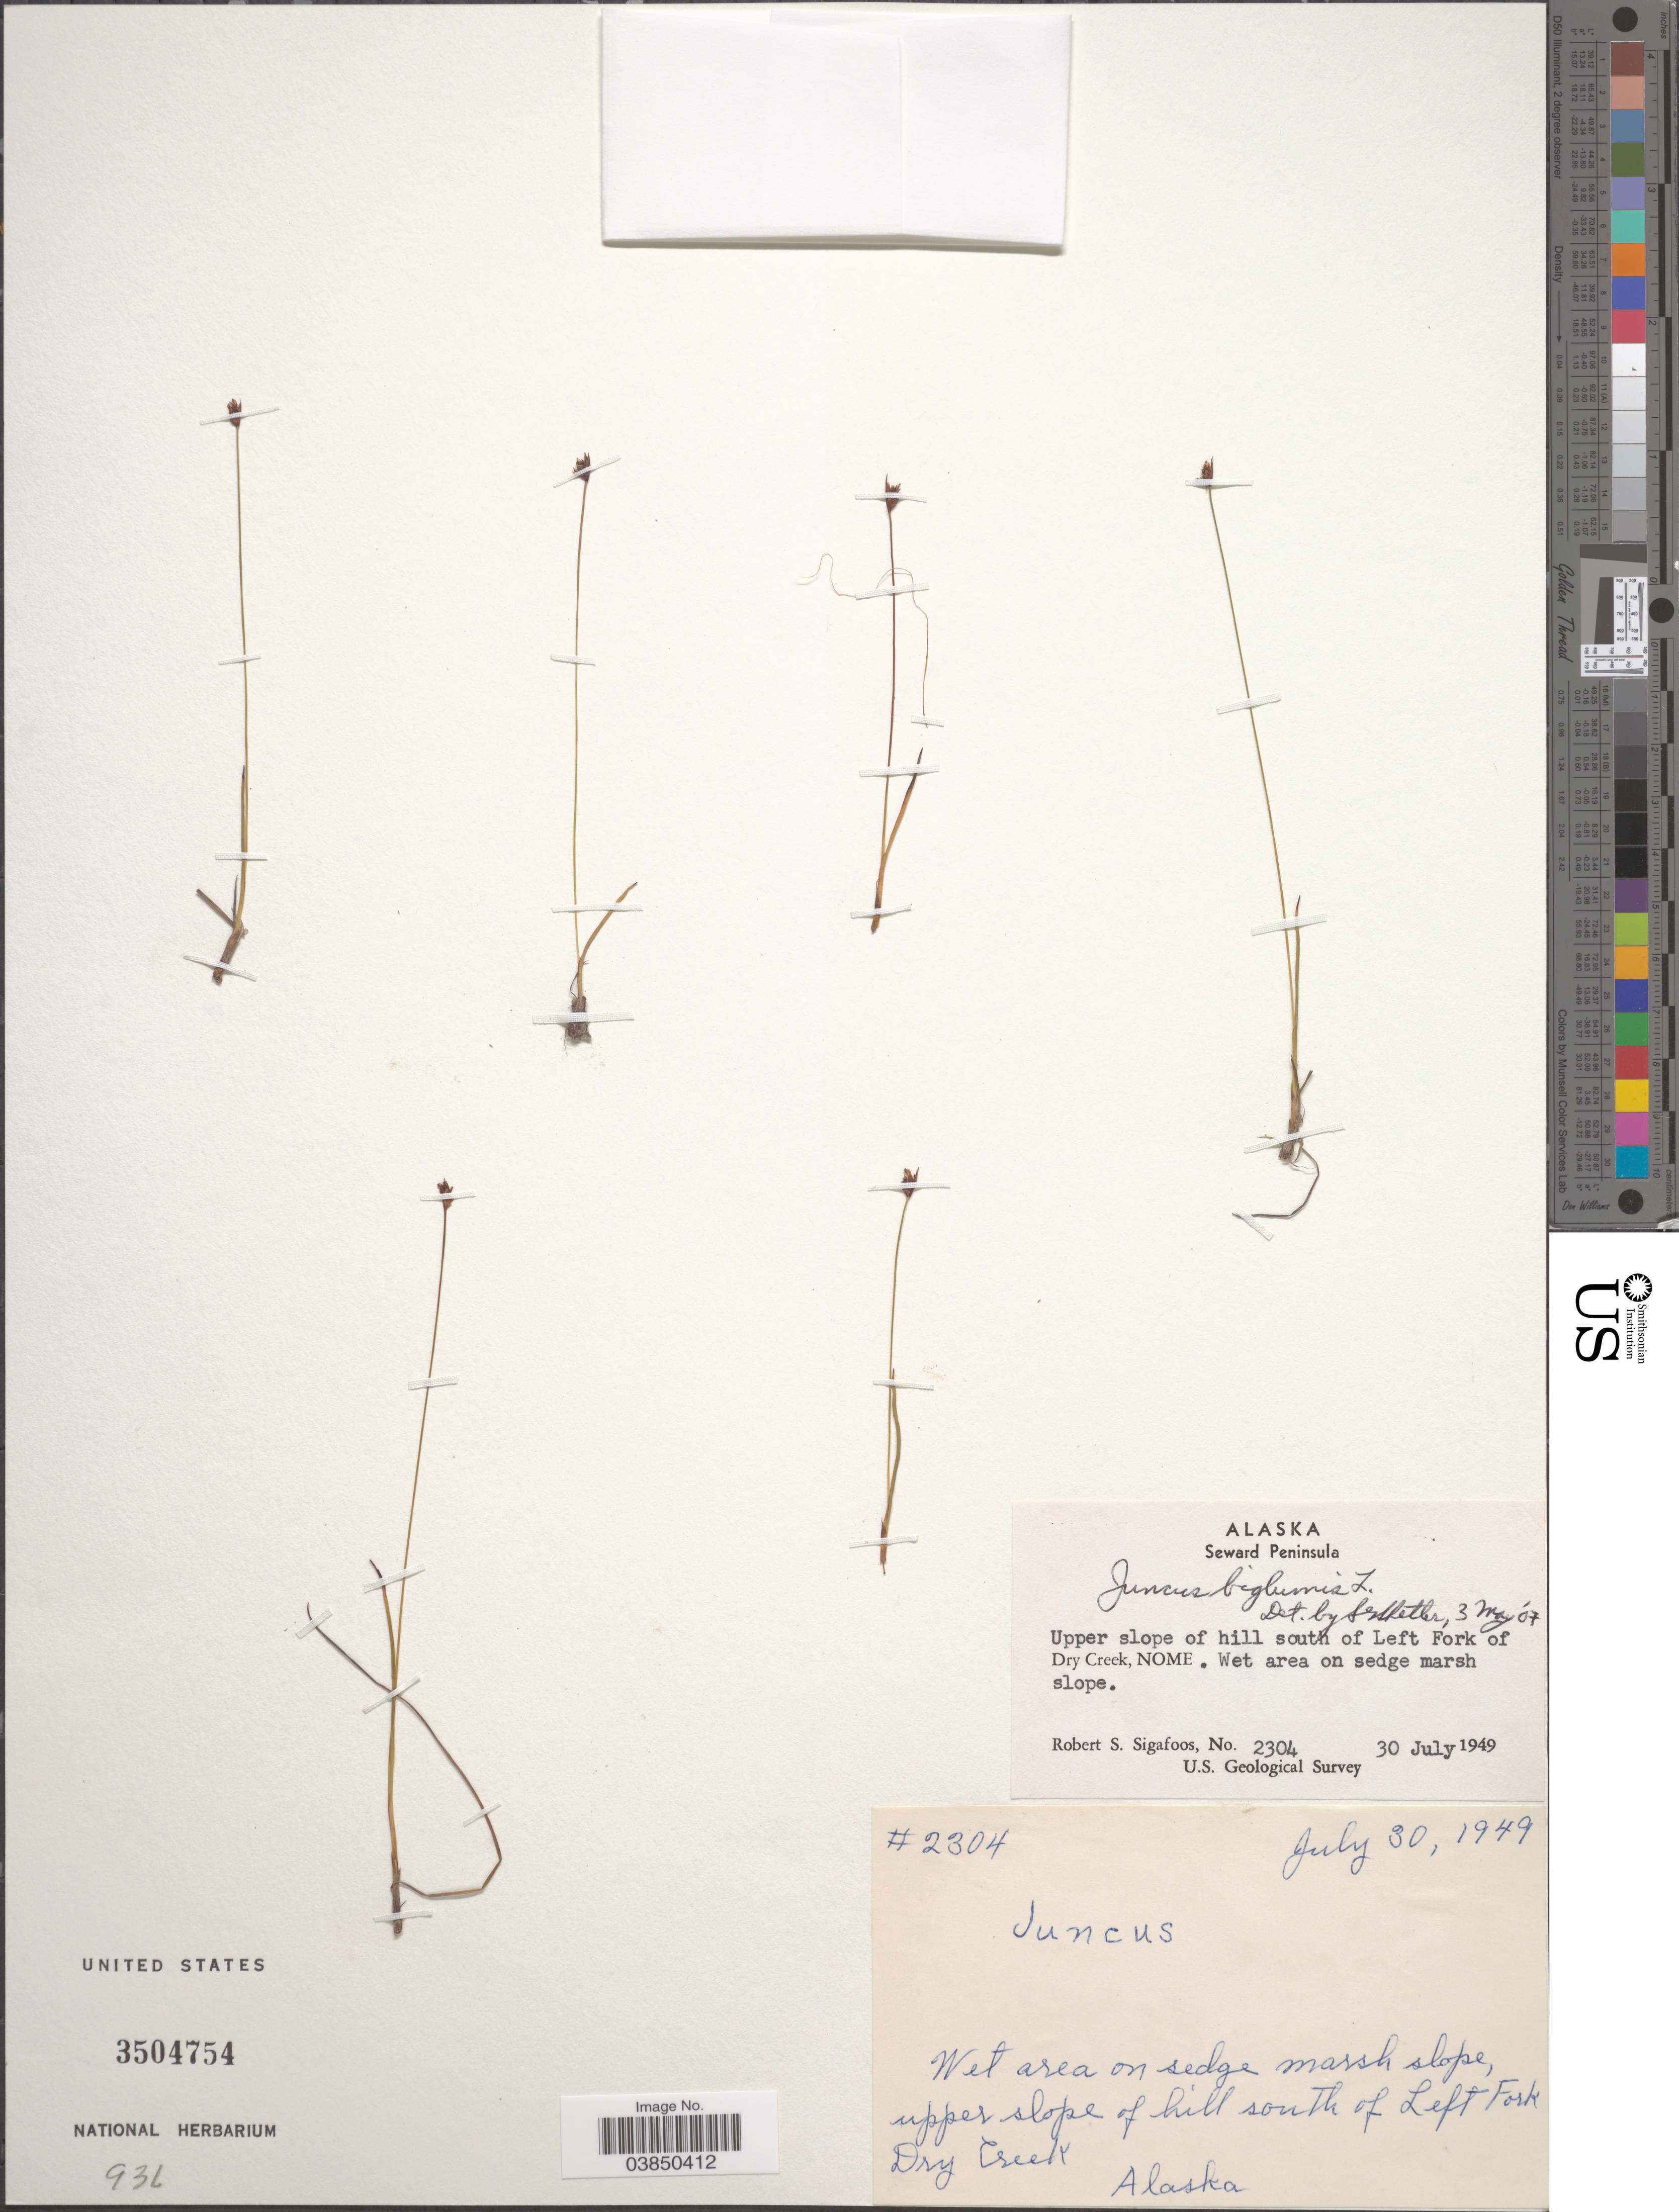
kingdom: Plantae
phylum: Tracheophyta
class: Liliopsida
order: Poales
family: Juncaceae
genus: Juncus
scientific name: Juncus biglumis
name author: L.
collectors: R. Sigafoos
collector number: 2304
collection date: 1949-07-30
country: United States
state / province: Alaska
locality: Seward Peninsula. Upper slope of hill south of Left Fork of Dry Creek, Nome.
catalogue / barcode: US 3504754